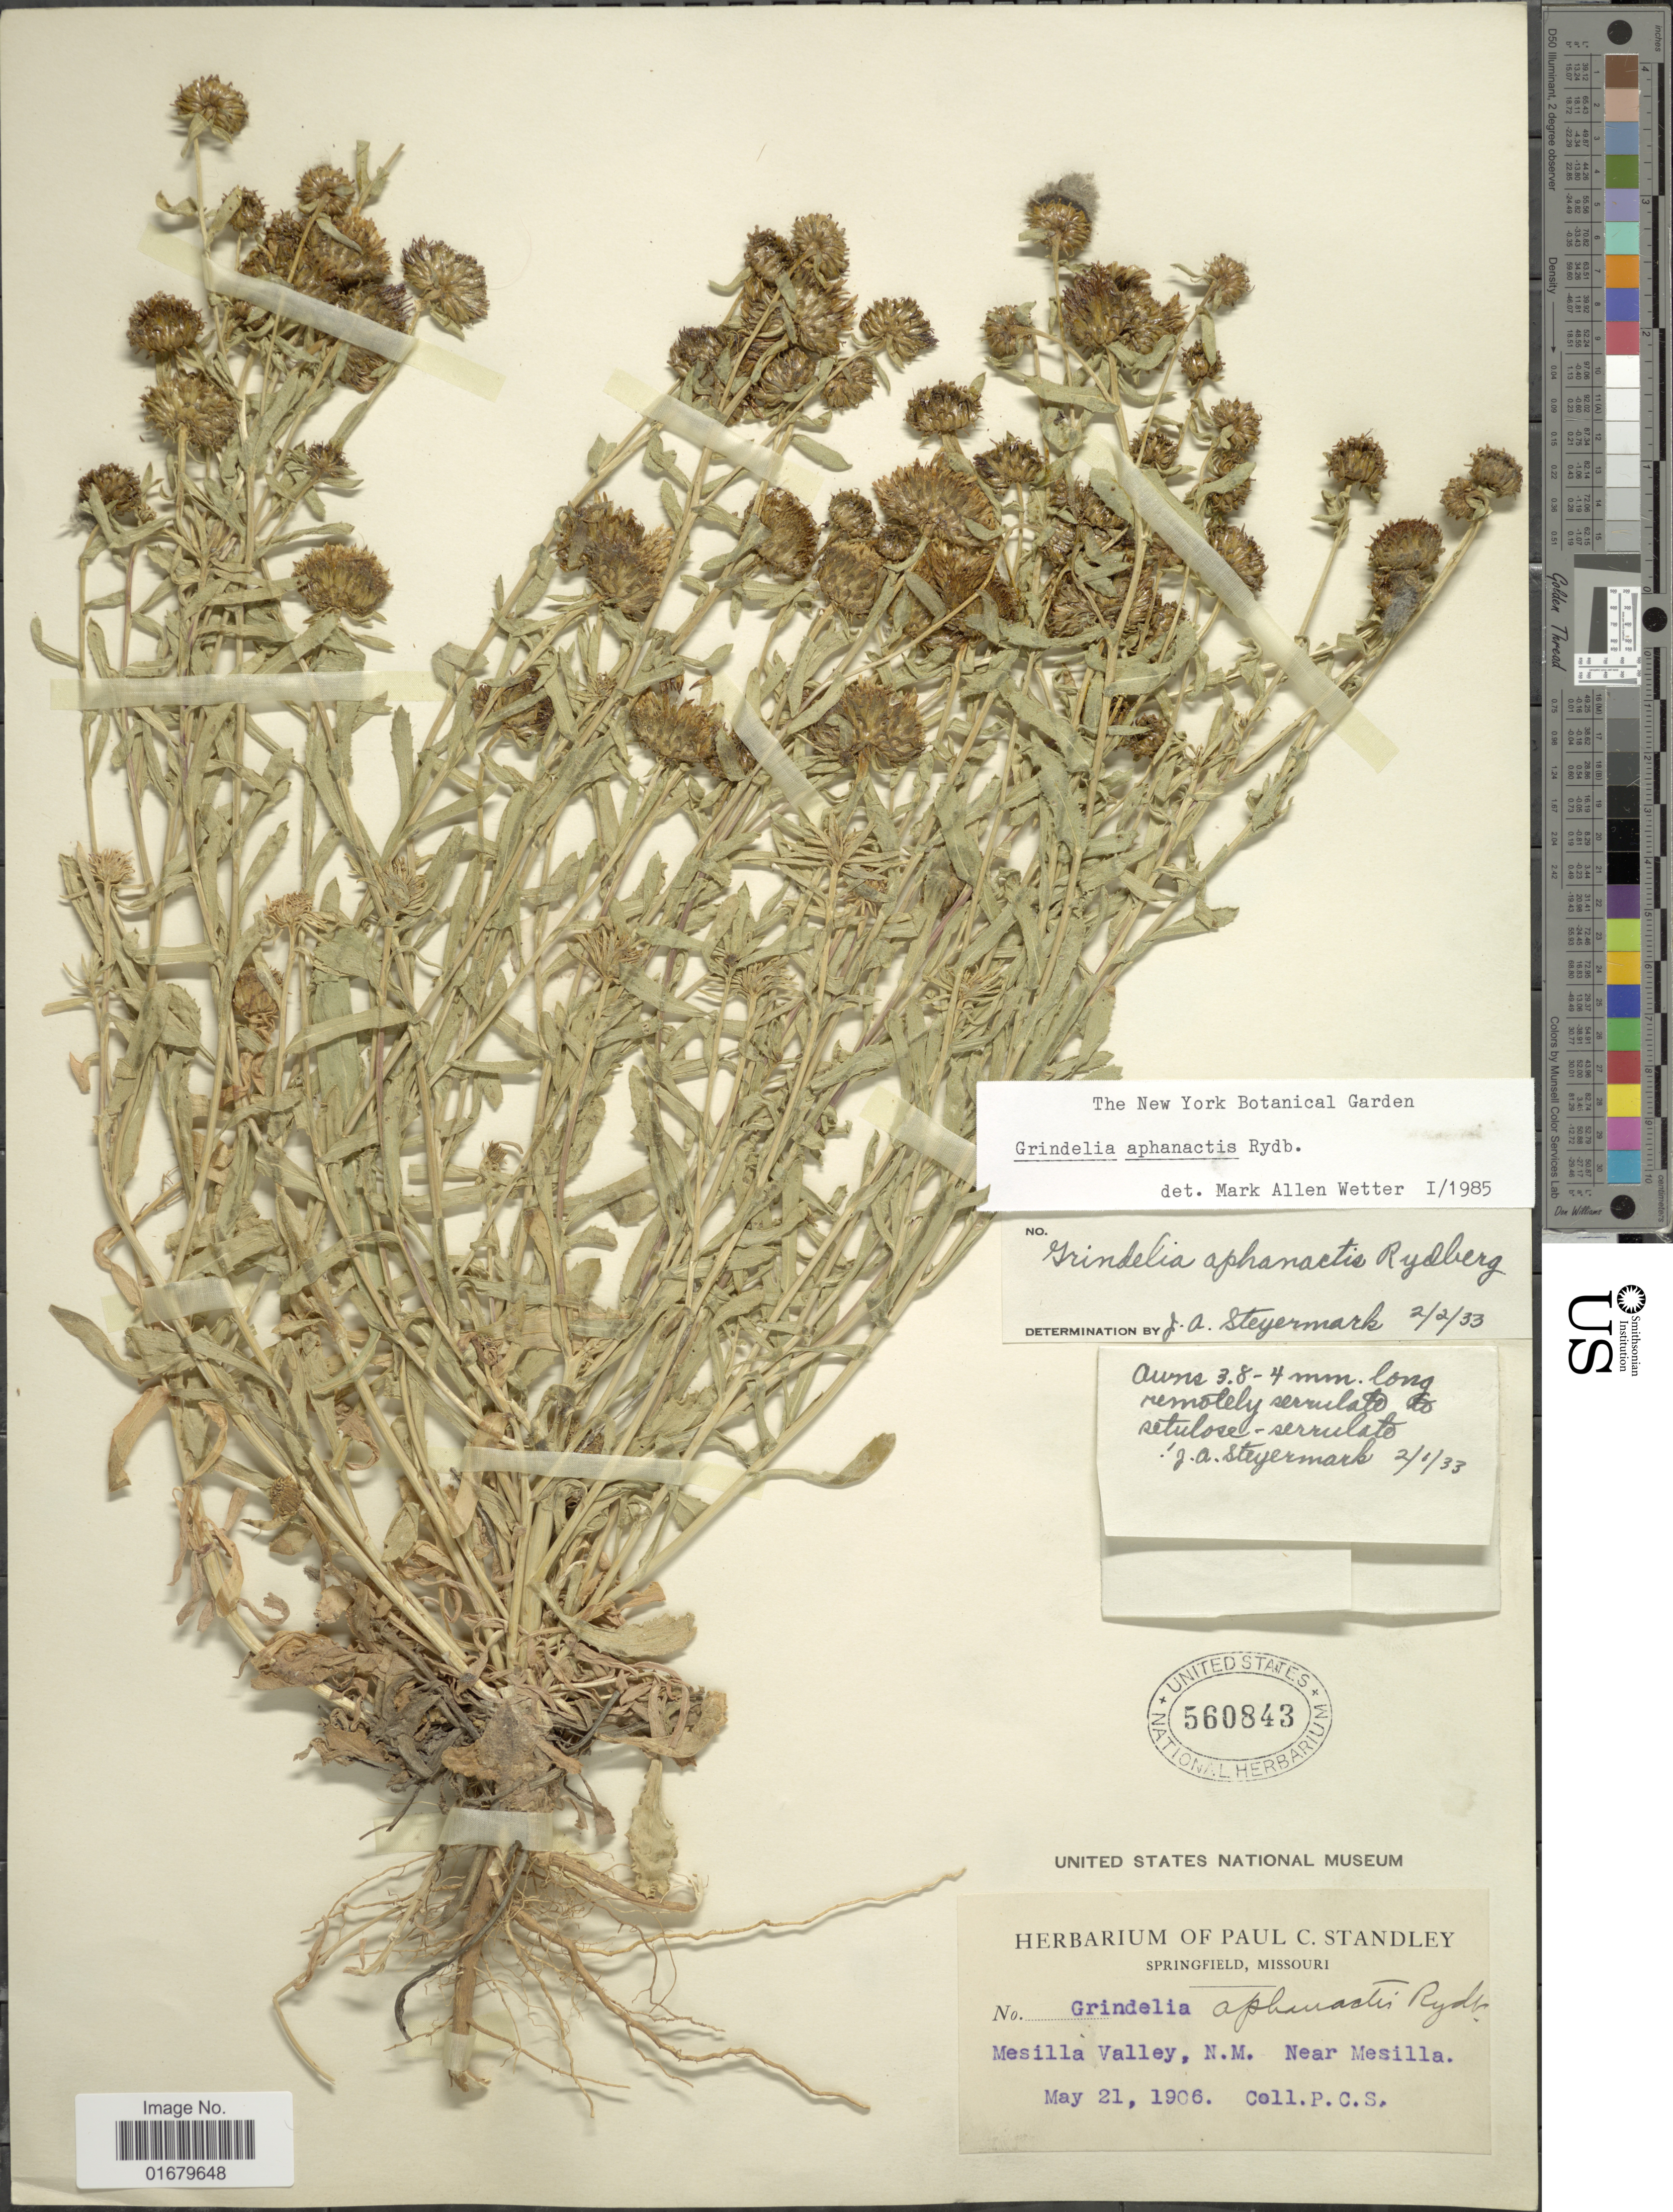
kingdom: Plantae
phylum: Tracheophyta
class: Magnoliopsida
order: Asterales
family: Asteraceae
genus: Grindelia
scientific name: Grindelia aphanactis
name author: Rydb.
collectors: P. C. Standley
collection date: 1906-05-21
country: United States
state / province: New Mexico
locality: Mesilla Valley, N.M. near Mesilla.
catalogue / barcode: US 560843